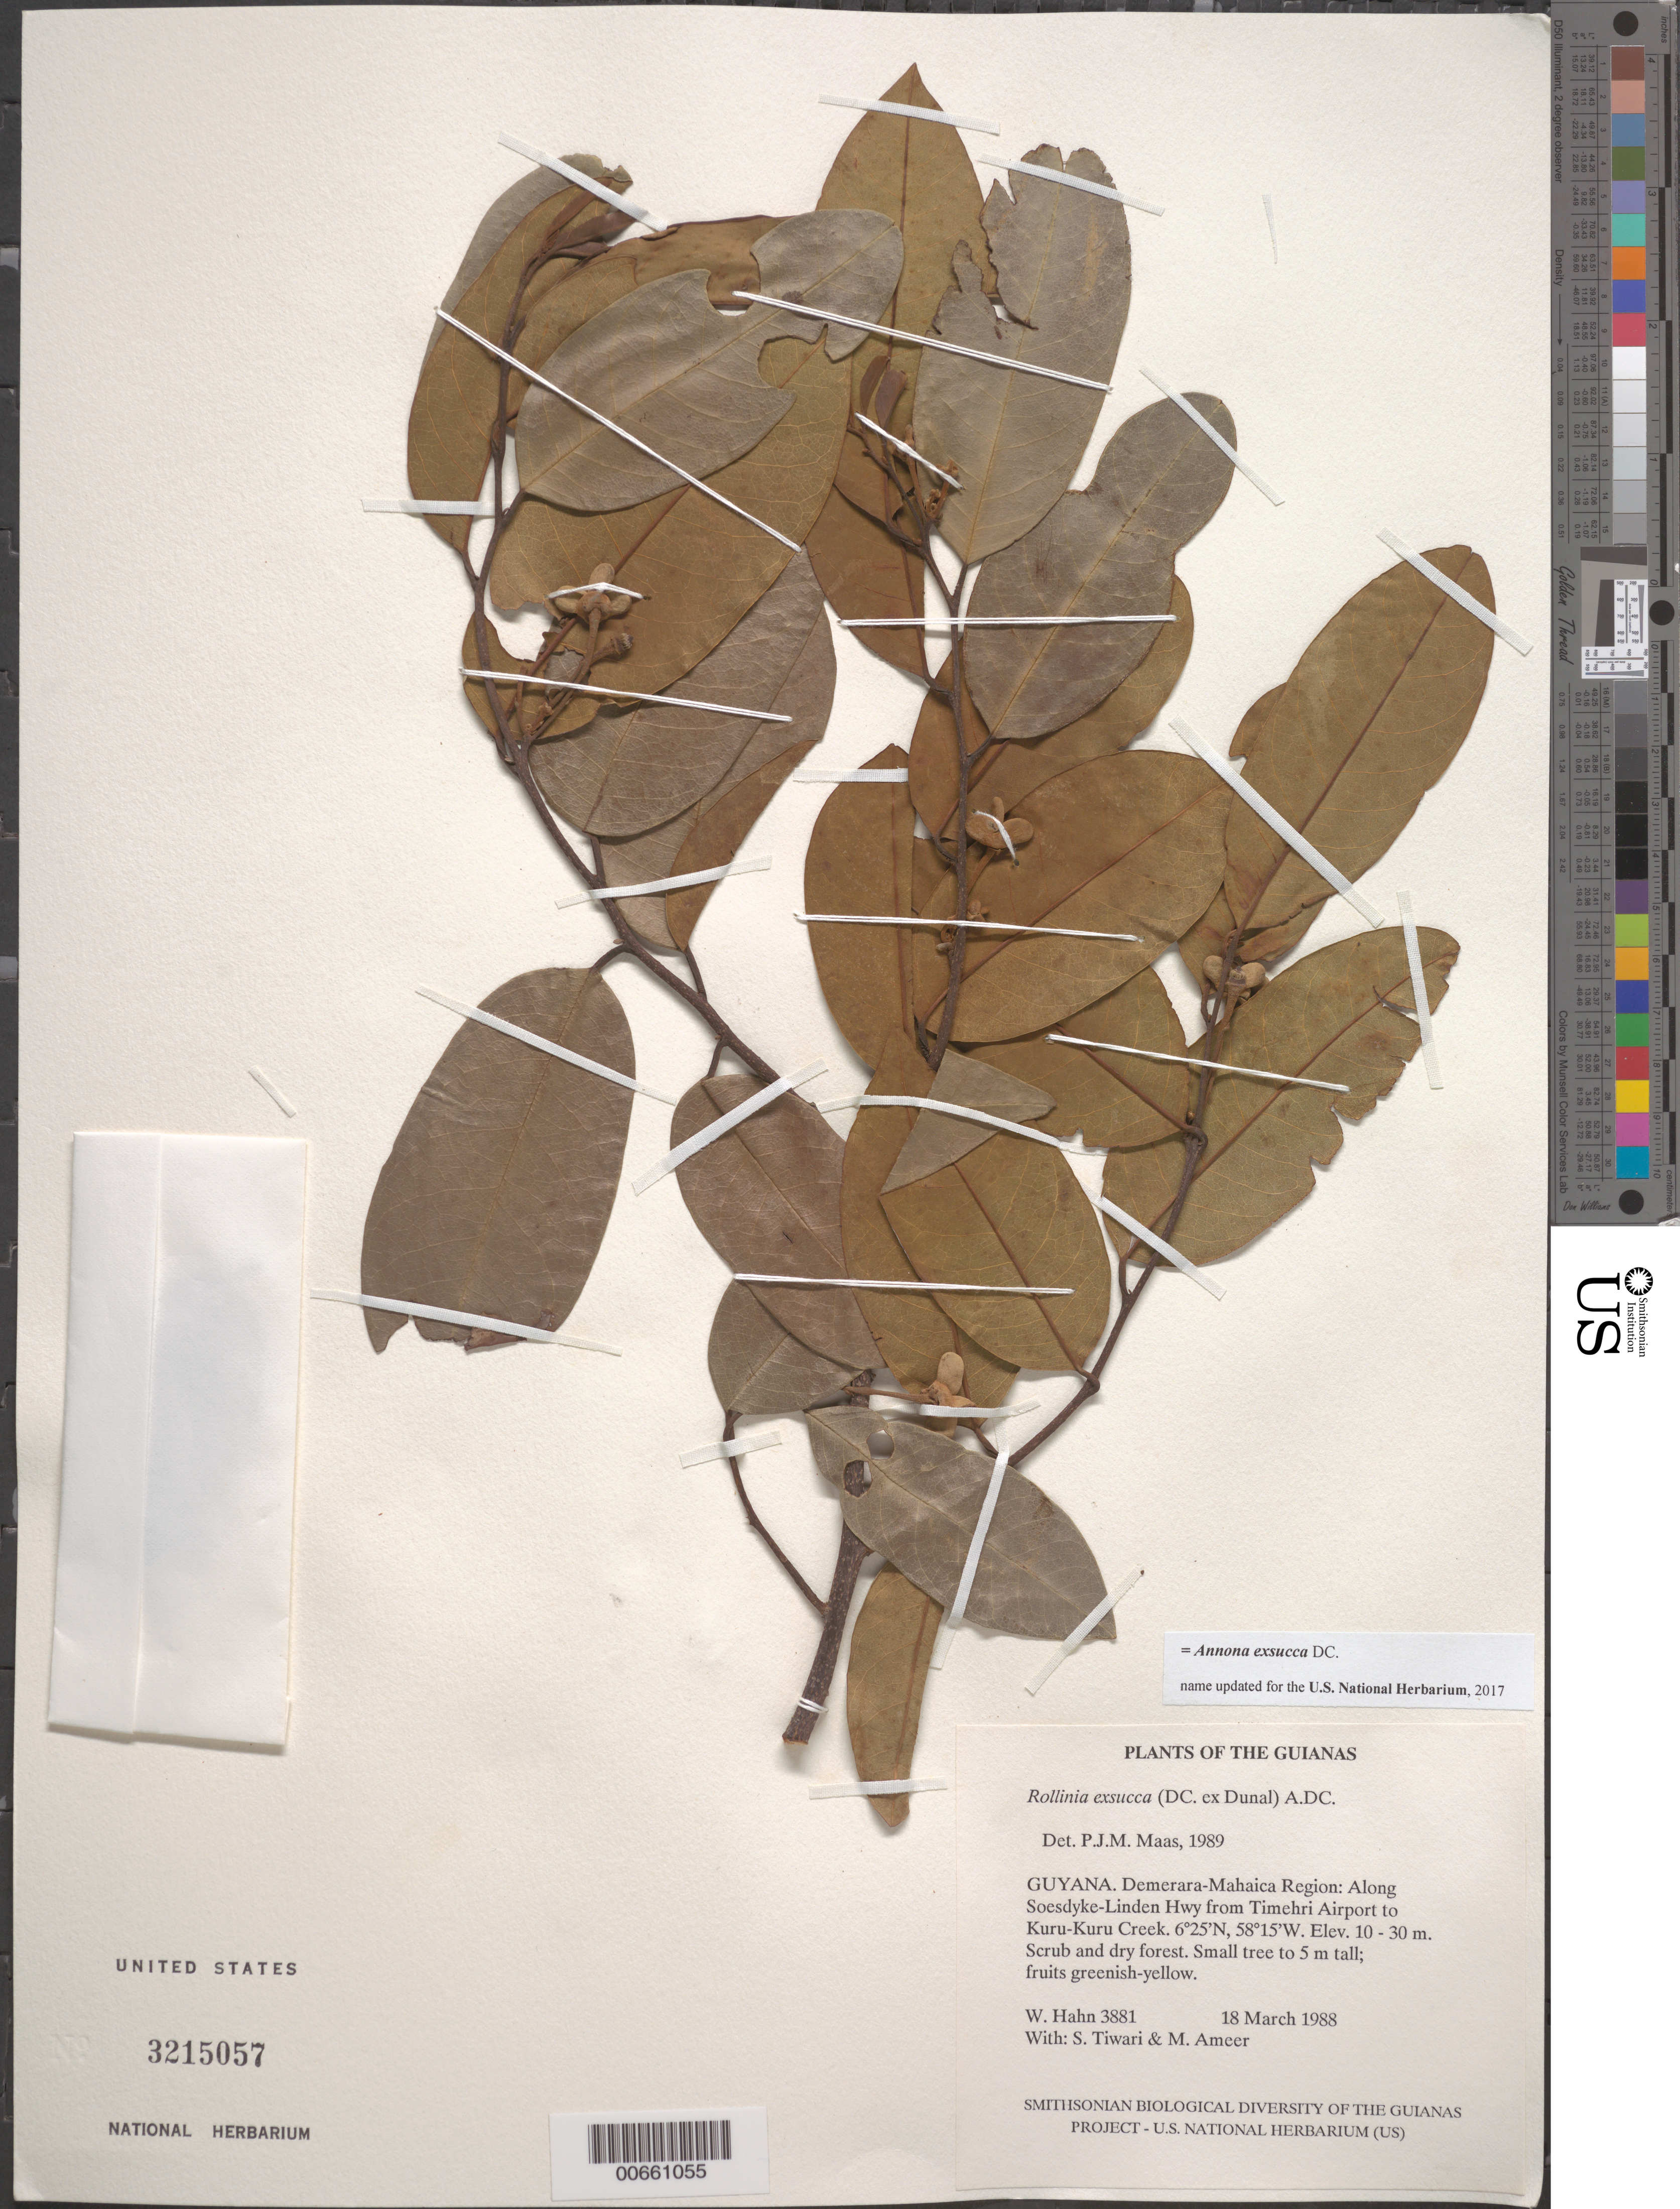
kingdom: Plantae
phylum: Tracheophyta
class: Magnoliopsida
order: Magnoliales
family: Annonaceae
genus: Annona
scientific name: Annona exsucca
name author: DC. ex Dunal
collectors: W. Hahn, S. Tiwari & M. Ameer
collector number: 3881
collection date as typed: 18 March 1988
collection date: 1988-03-18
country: Guyana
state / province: Demerara-Mahaica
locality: Along Soesdyke-Linden Hwy from Timehri Airport to Kuru-Kuru Creek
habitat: Scrub and dry forest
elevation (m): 10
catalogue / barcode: US 3215057